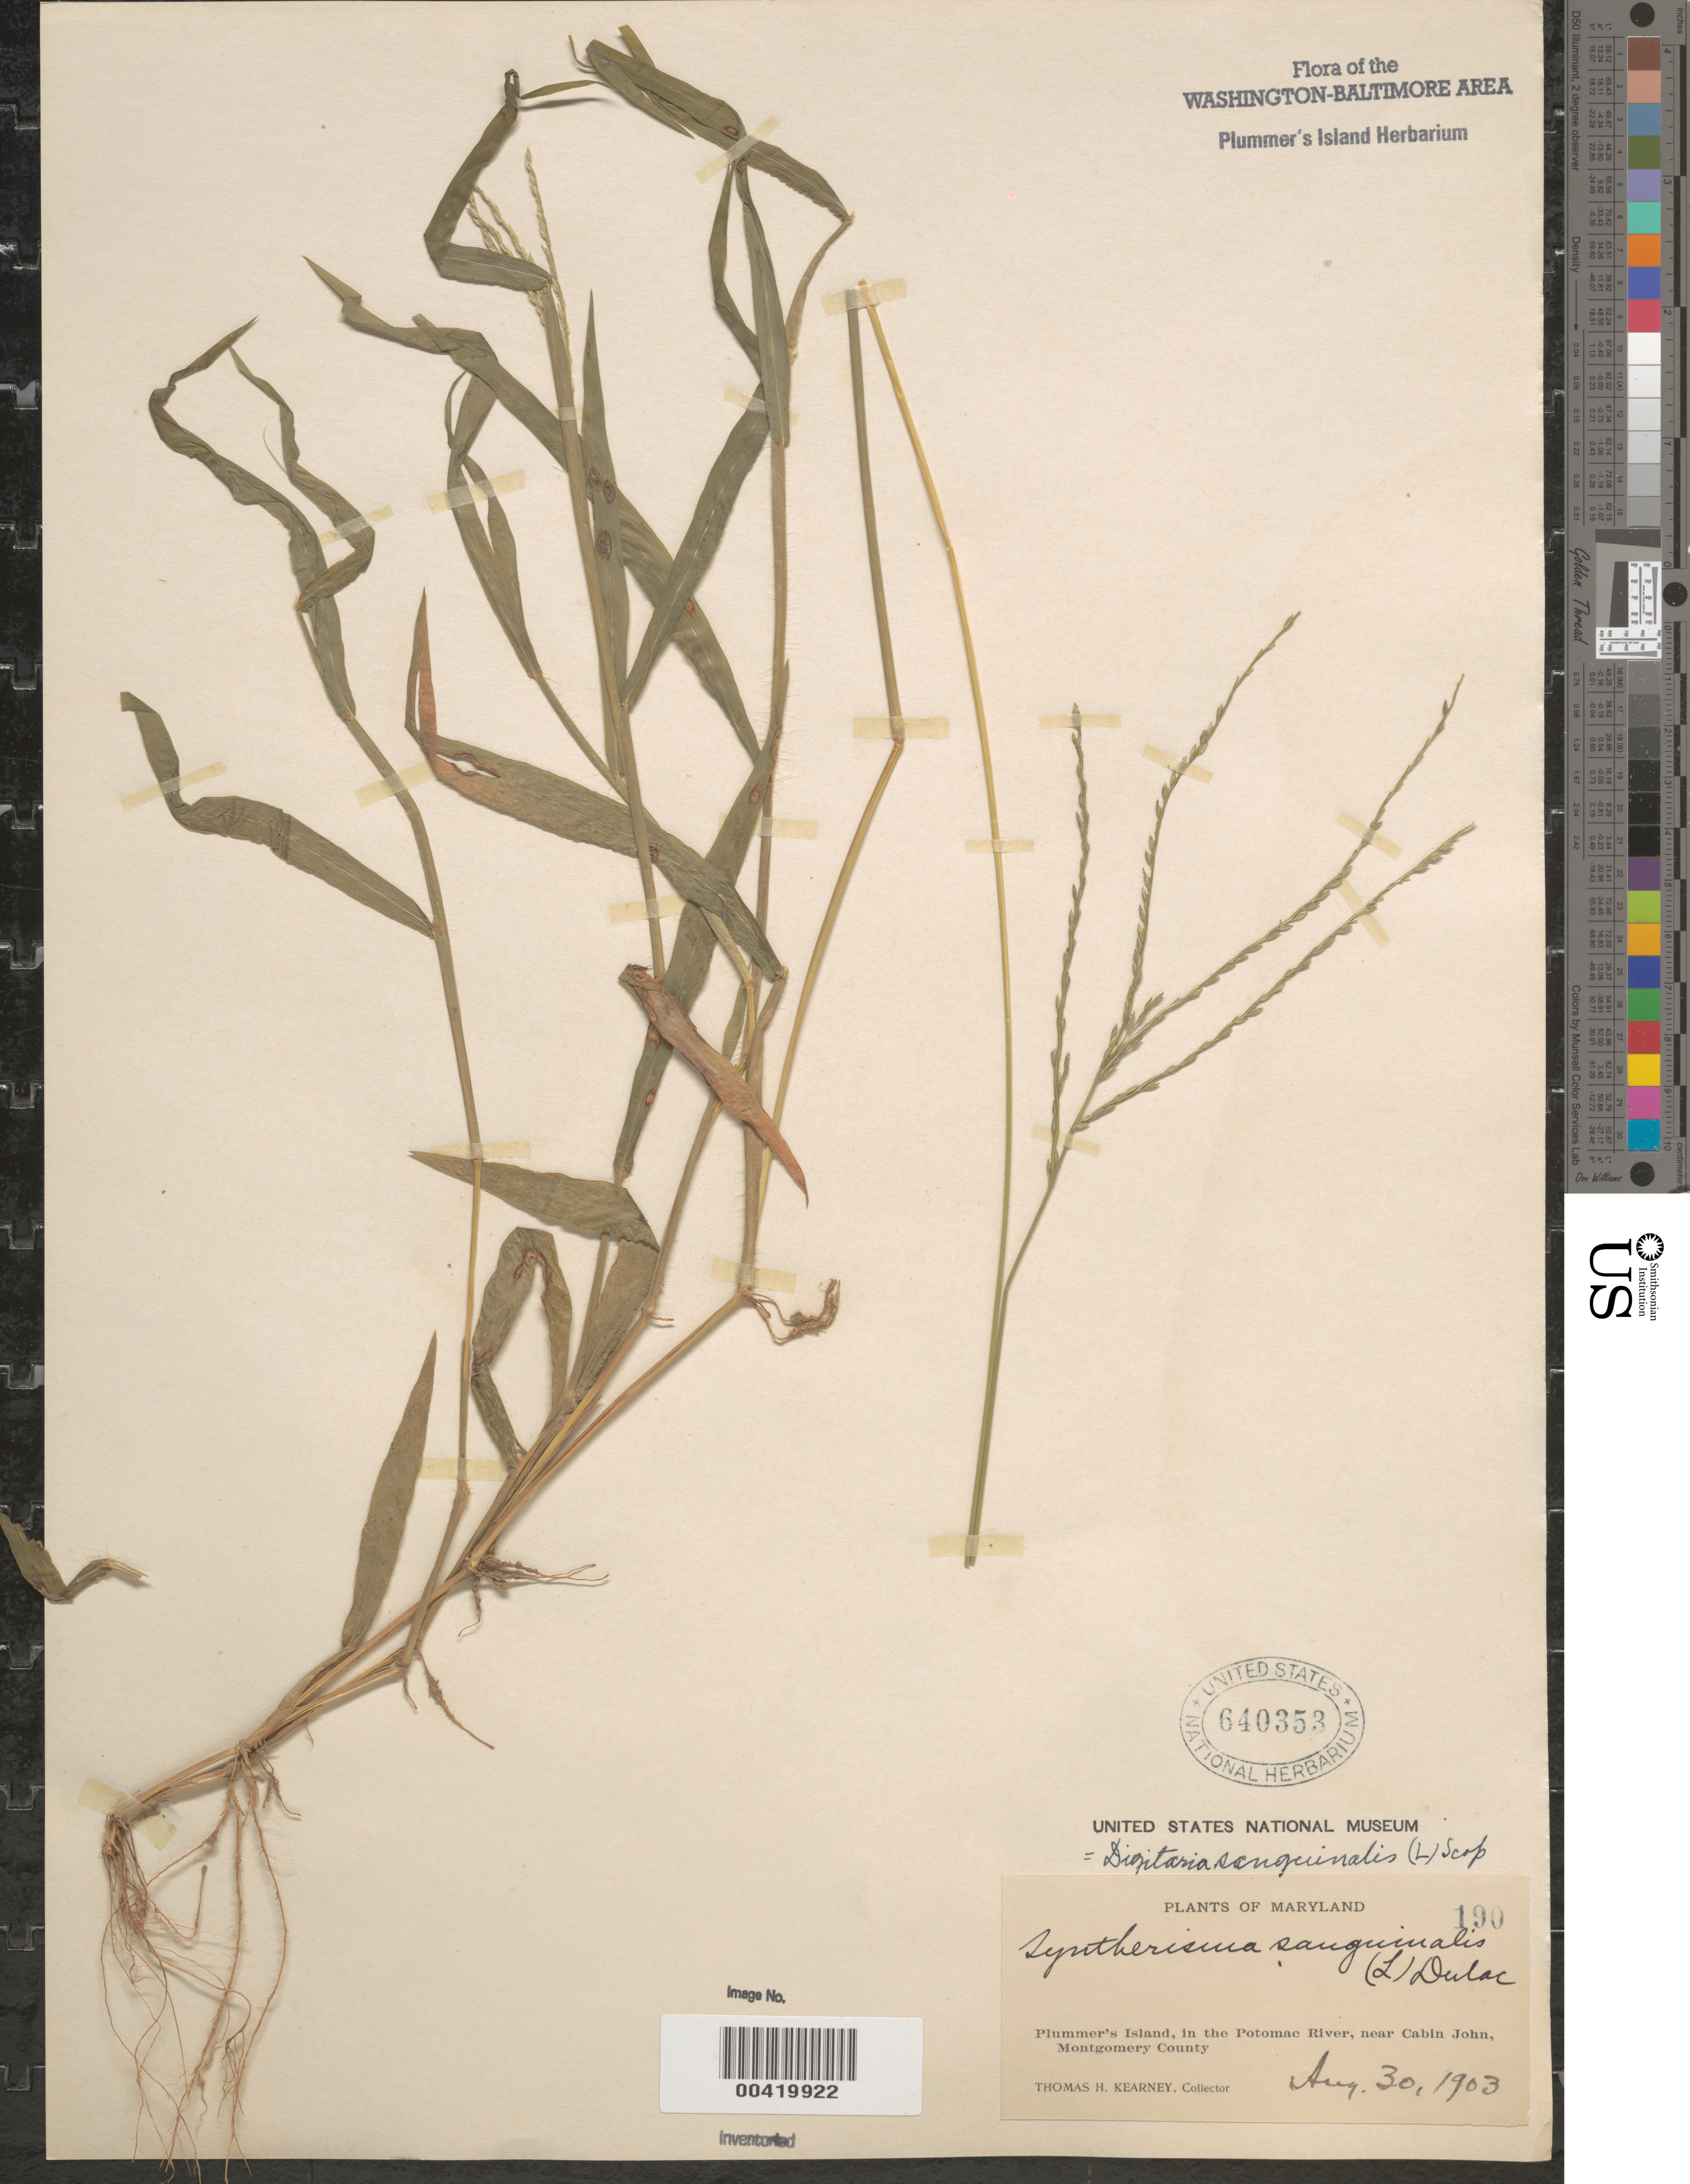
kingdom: Plantae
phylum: Tracheophyta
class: Liliopsida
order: Poales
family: Poaceae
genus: Digitaria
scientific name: Digitaria sanguinalis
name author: (L.) Scop.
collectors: T. H. Kearney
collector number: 190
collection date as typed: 30 Aug 1903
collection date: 1903-08-30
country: United States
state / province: Maryland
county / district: Montgomery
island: Plummers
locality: Plummer's Island C. & O. Canal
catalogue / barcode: US 640353